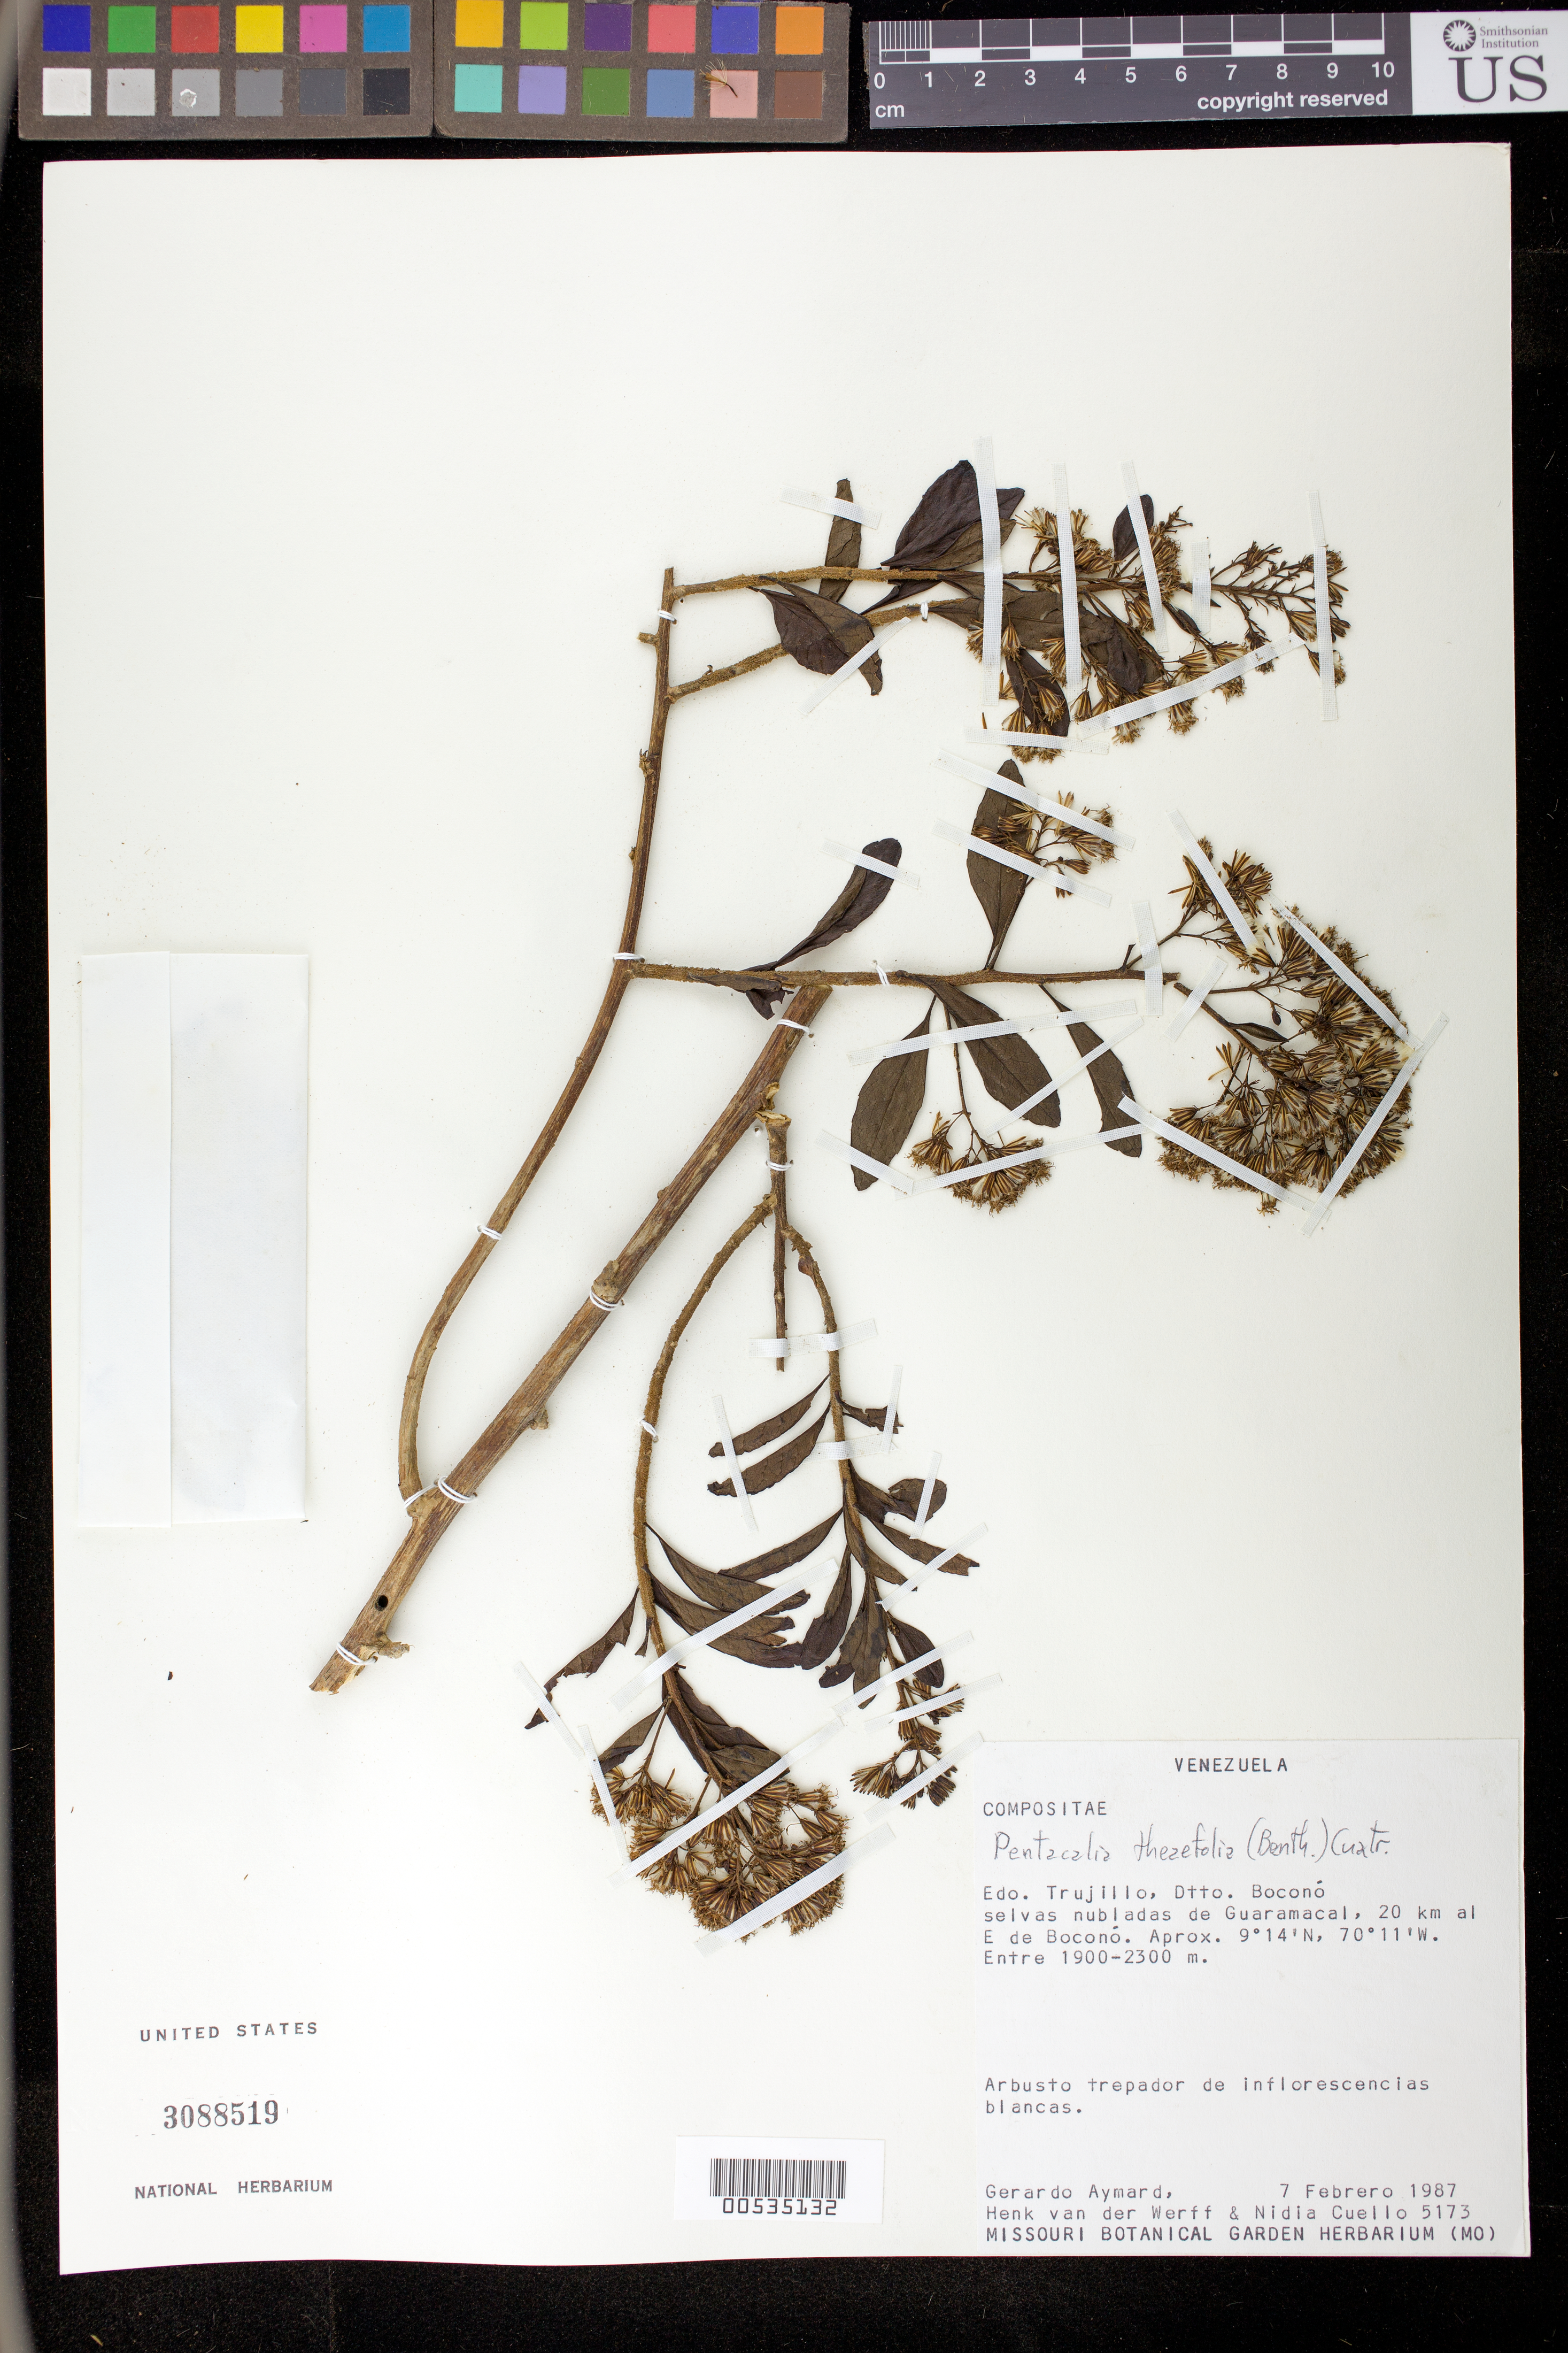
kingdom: Plantae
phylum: Tracheophyta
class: Magnoliopsida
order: Asterales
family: Asteraceae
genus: Pentacalia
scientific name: Pentacalia theifolia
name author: (Benth.) Cuatrec.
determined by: Robinson, Harold E., (US)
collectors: G. A. Aymard, H. van der Werff & N. L. Cuello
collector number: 5173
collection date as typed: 07 Feb 1987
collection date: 1987-02-07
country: Venezuela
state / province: Trujillo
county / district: Boconó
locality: Guaramacal. 20 km E Boconó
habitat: Selvas nubladas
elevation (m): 1900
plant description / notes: MO, PORT, US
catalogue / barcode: US 3088519